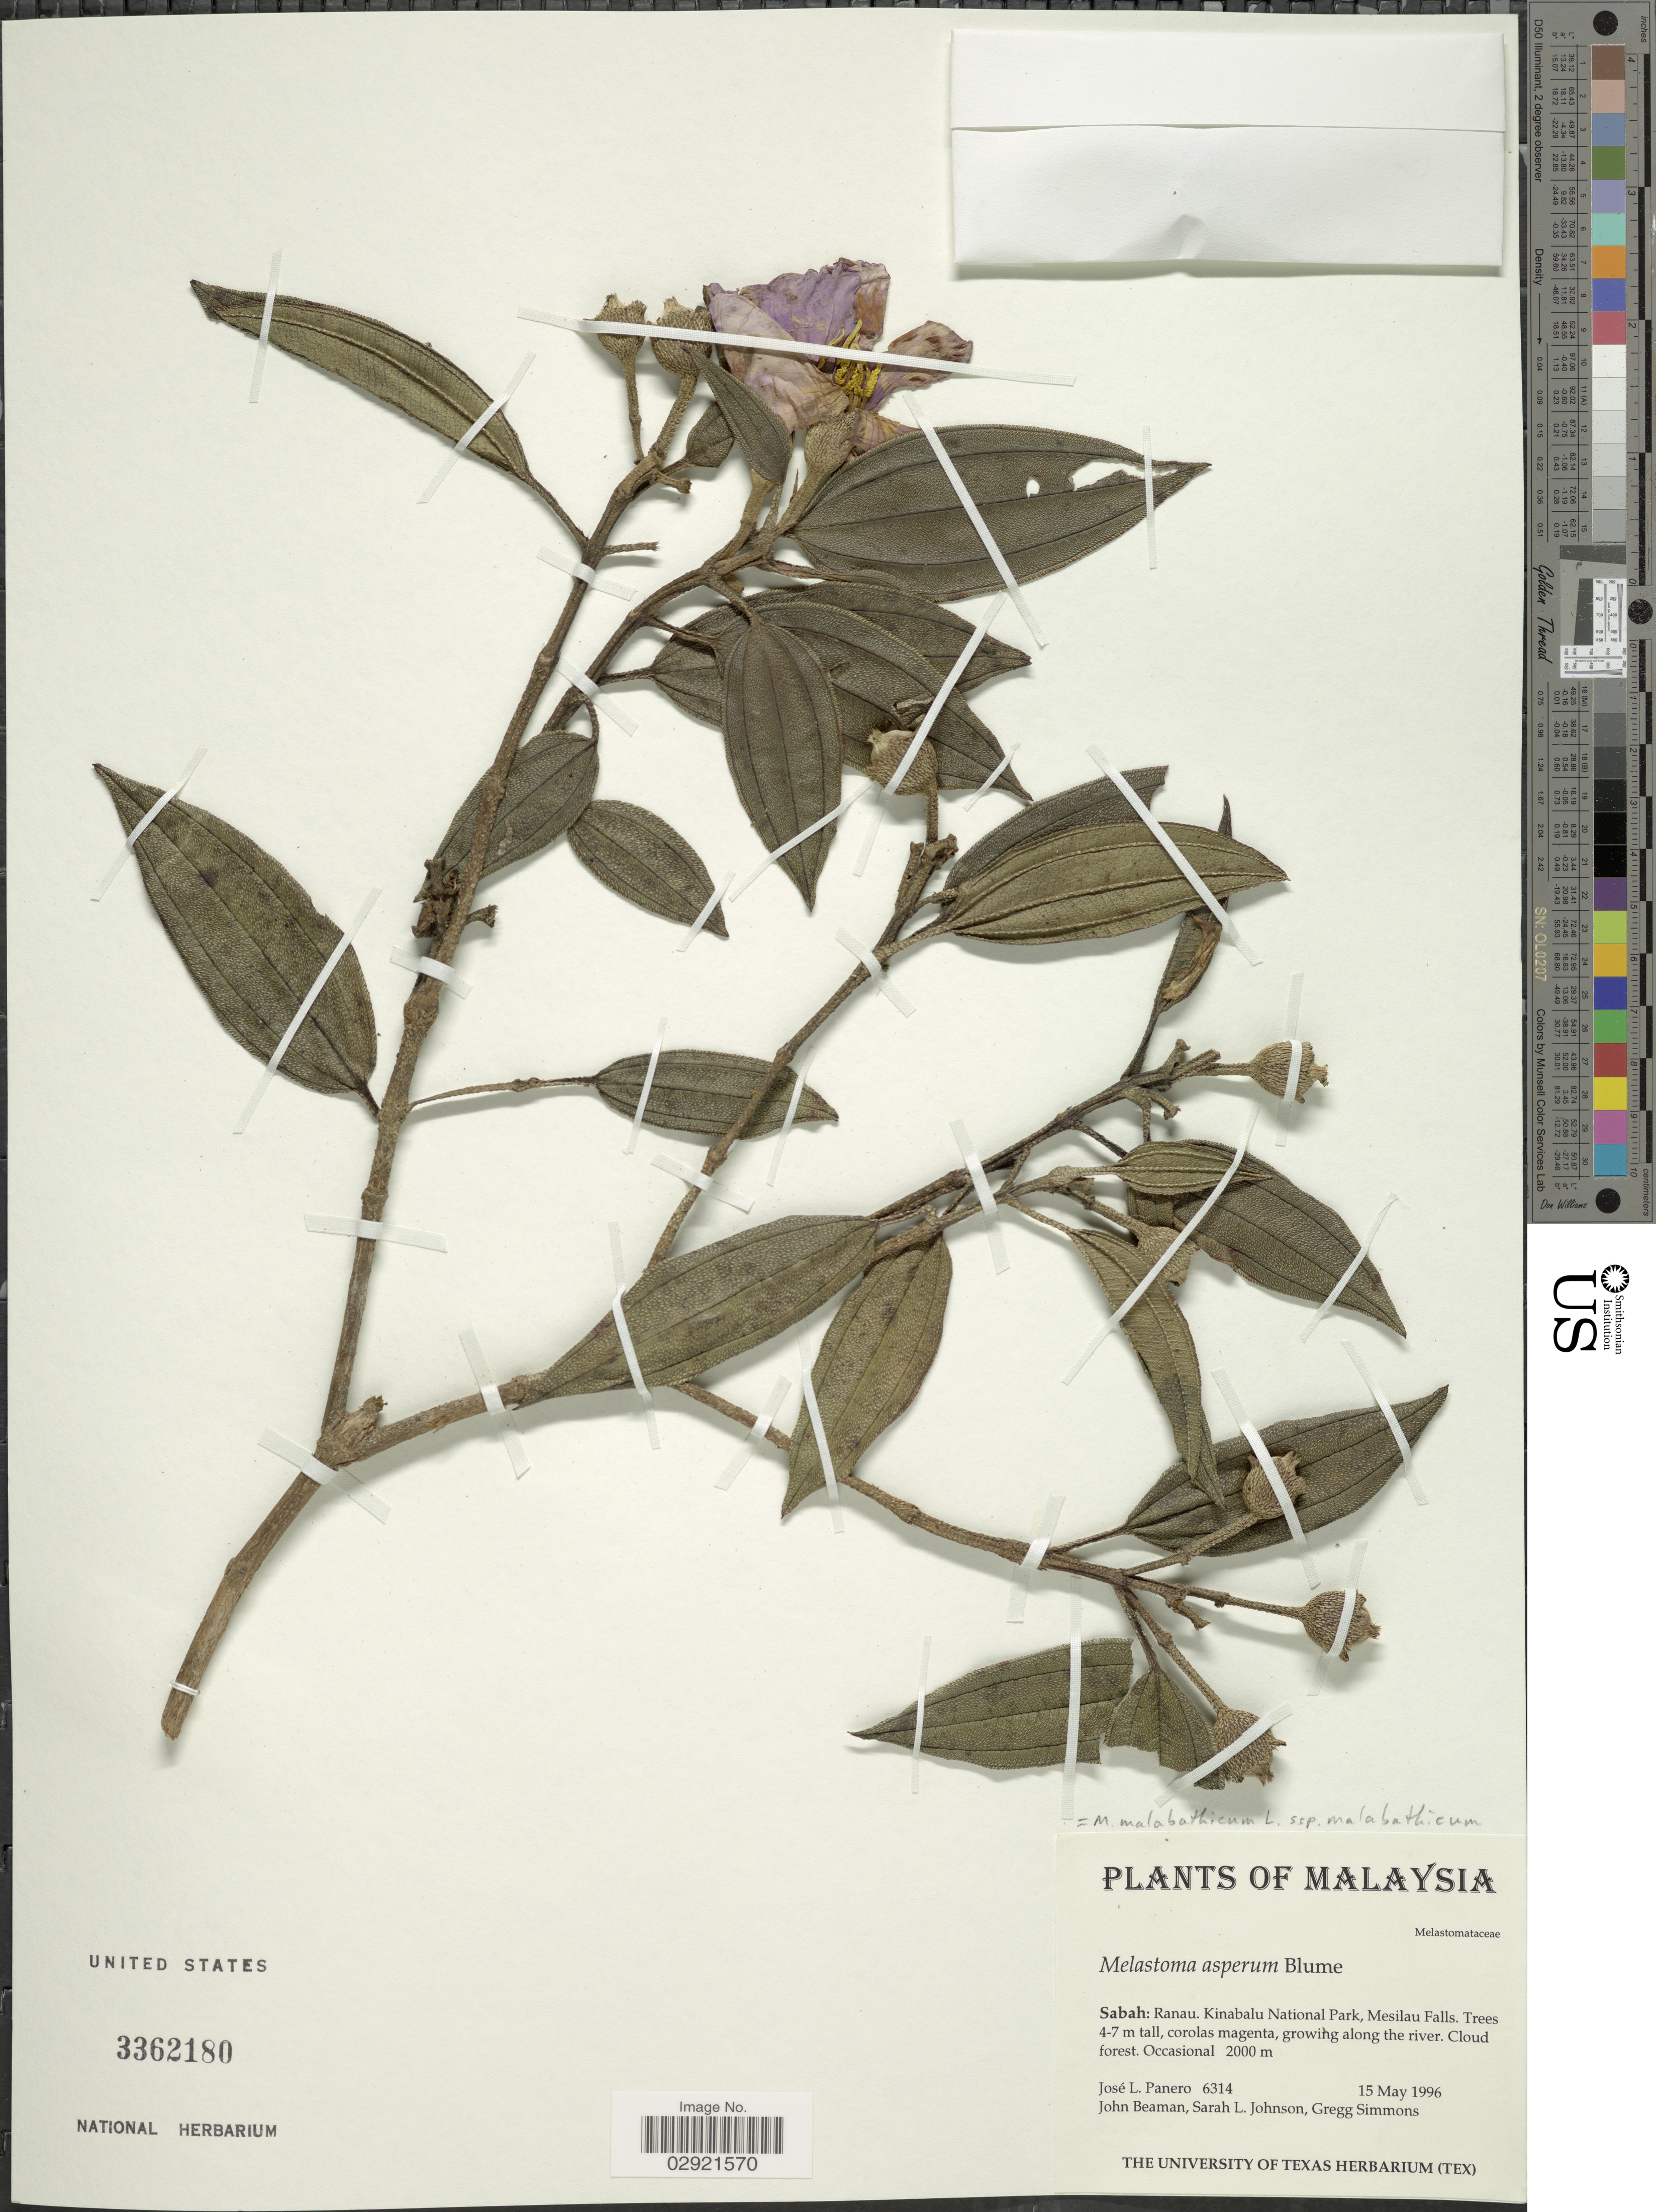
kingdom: Plantae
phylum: Tracheophyta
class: Magnoliopsida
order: Myrtales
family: Melastomataceae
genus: Melastoma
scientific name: Melastoma malabathricum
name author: L.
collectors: J. L. Panero, J. H. Beaman, S. Johnson & G. Simmons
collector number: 6314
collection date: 1996-05-15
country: Malaysia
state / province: Sabah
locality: Ranau. Kinabalu National Park, Mesilau Falls.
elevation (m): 2000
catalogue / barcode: US 3362180